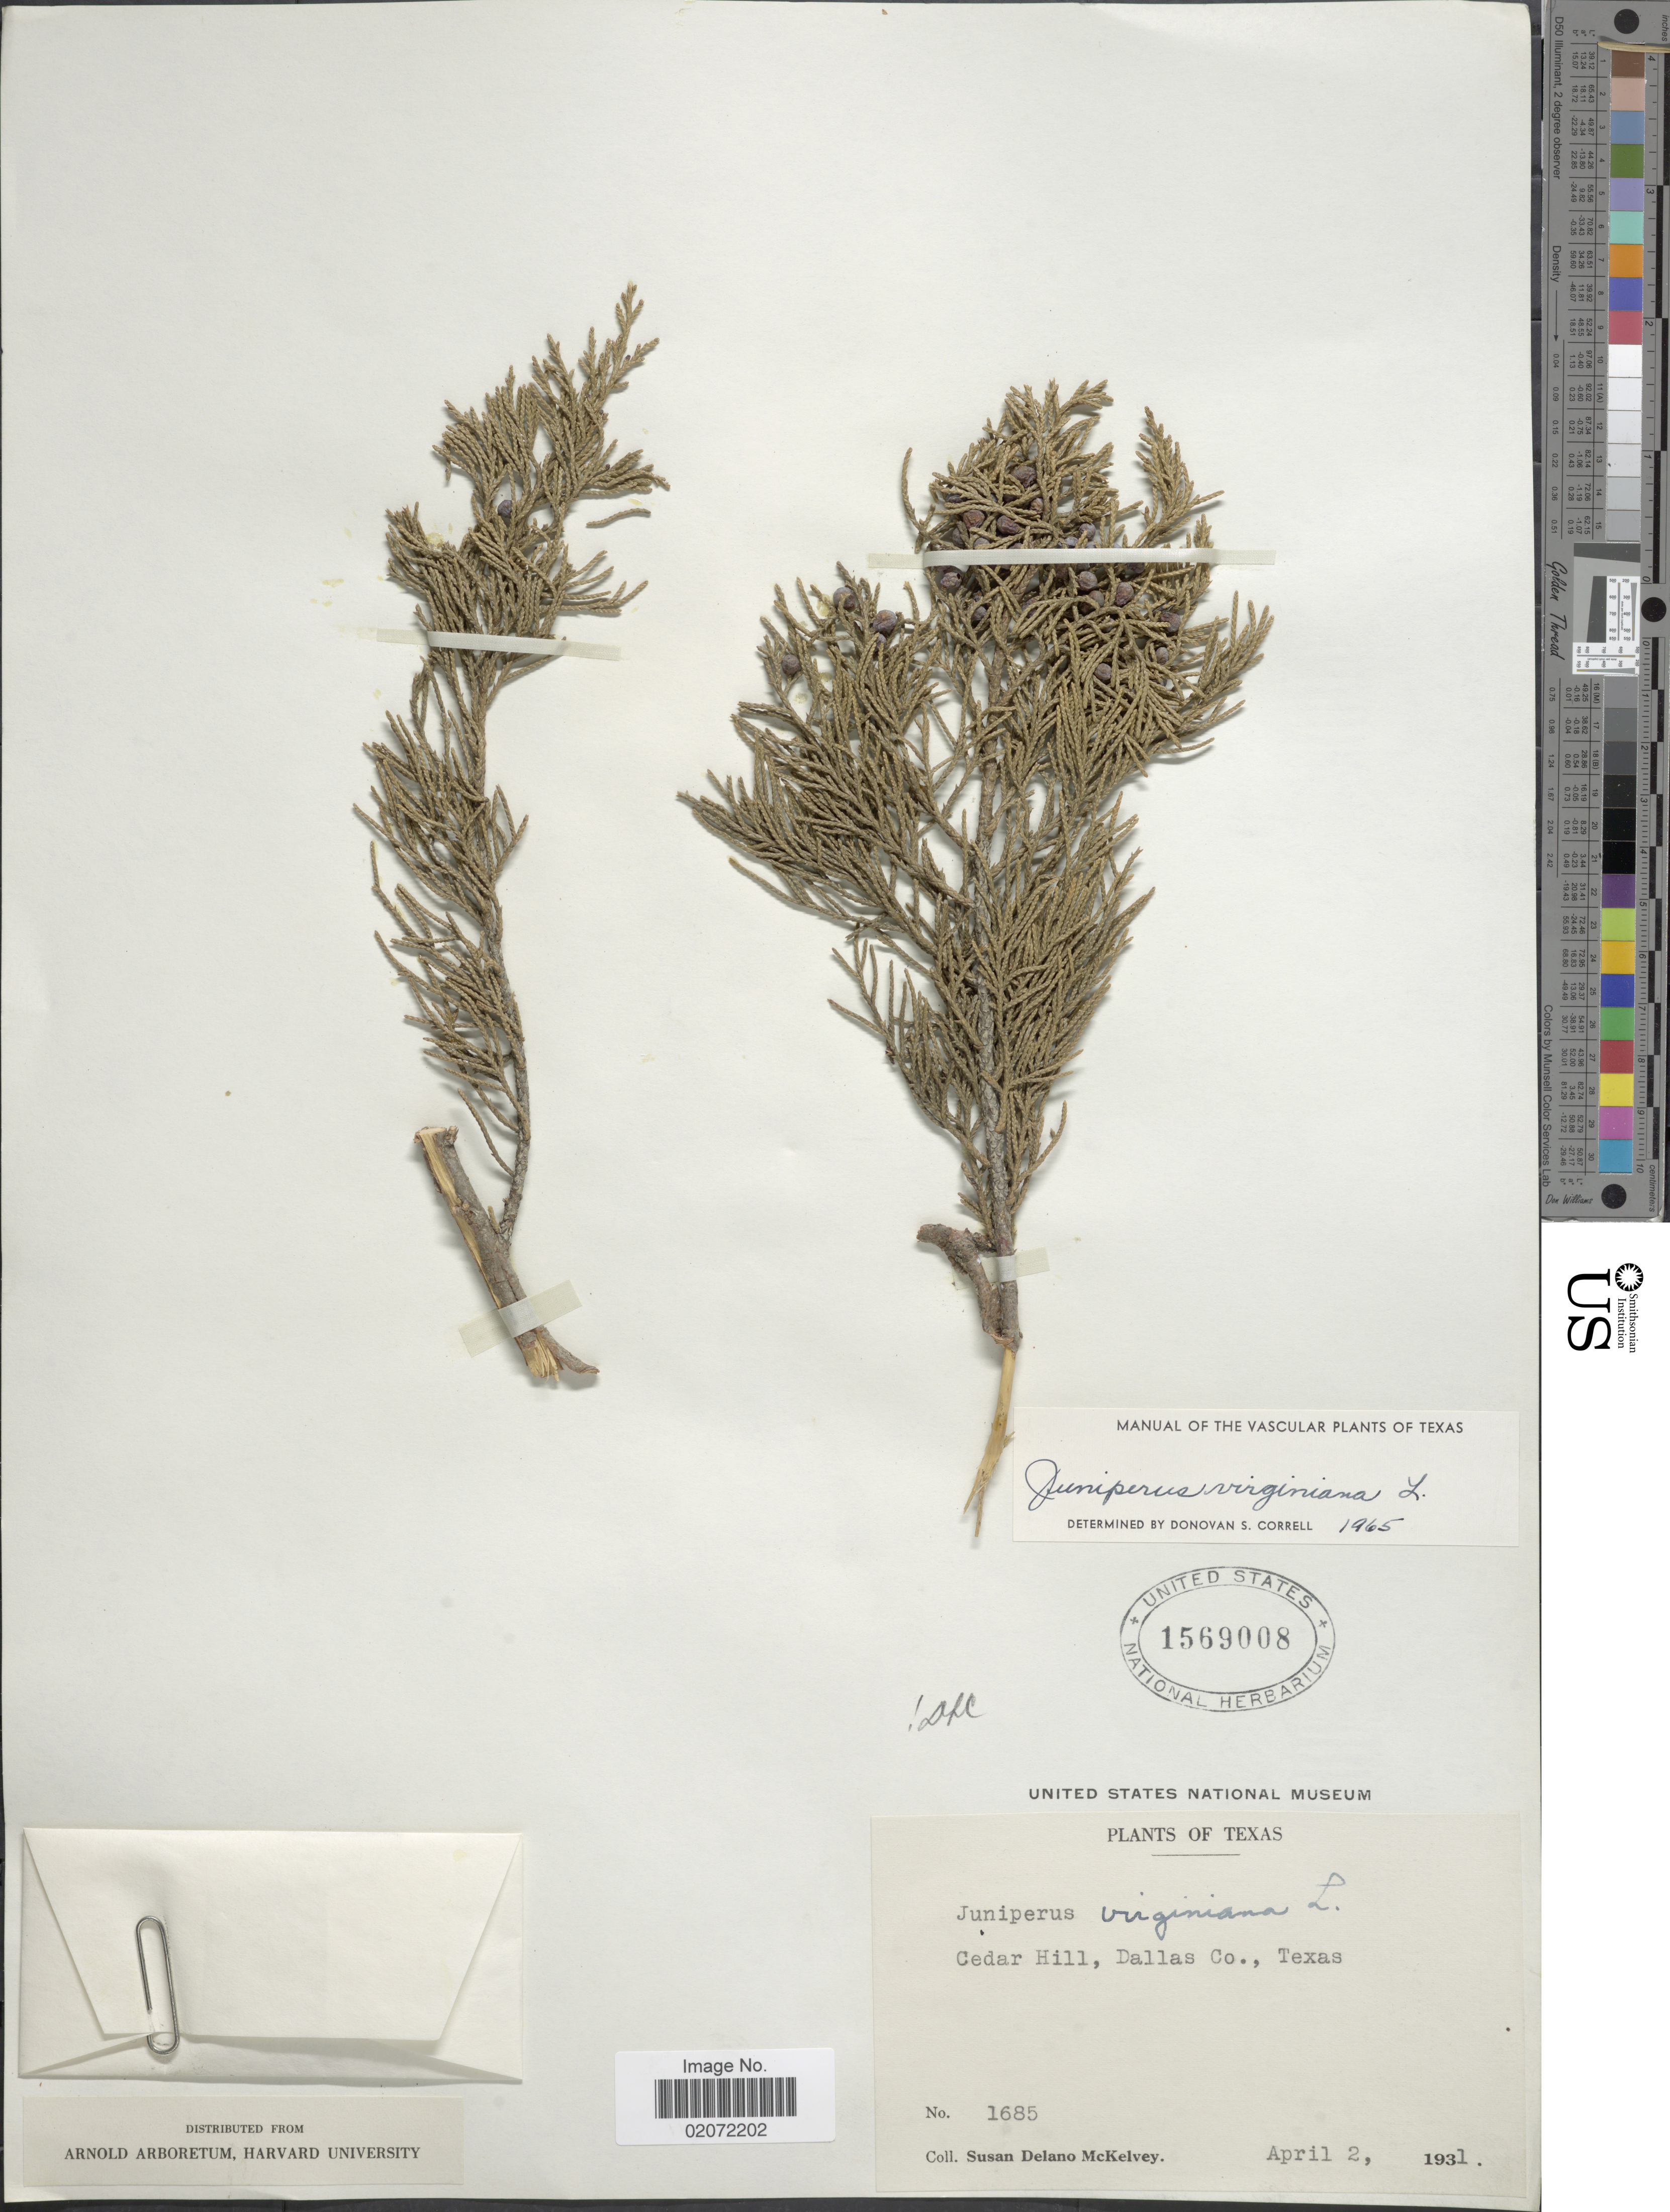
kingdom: Plantae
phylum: Tracheophyta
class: Pinopsida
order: Pinales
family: Cupressaceae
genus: Juniperus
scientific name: Juniperus virginiana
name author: L.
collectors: S. A. McKelvey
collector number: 1685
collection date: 1931-04-02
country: United States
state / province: Texas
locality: Texas, Cedar Hill, Dallas Co., Texas.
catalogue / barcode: US 1569008